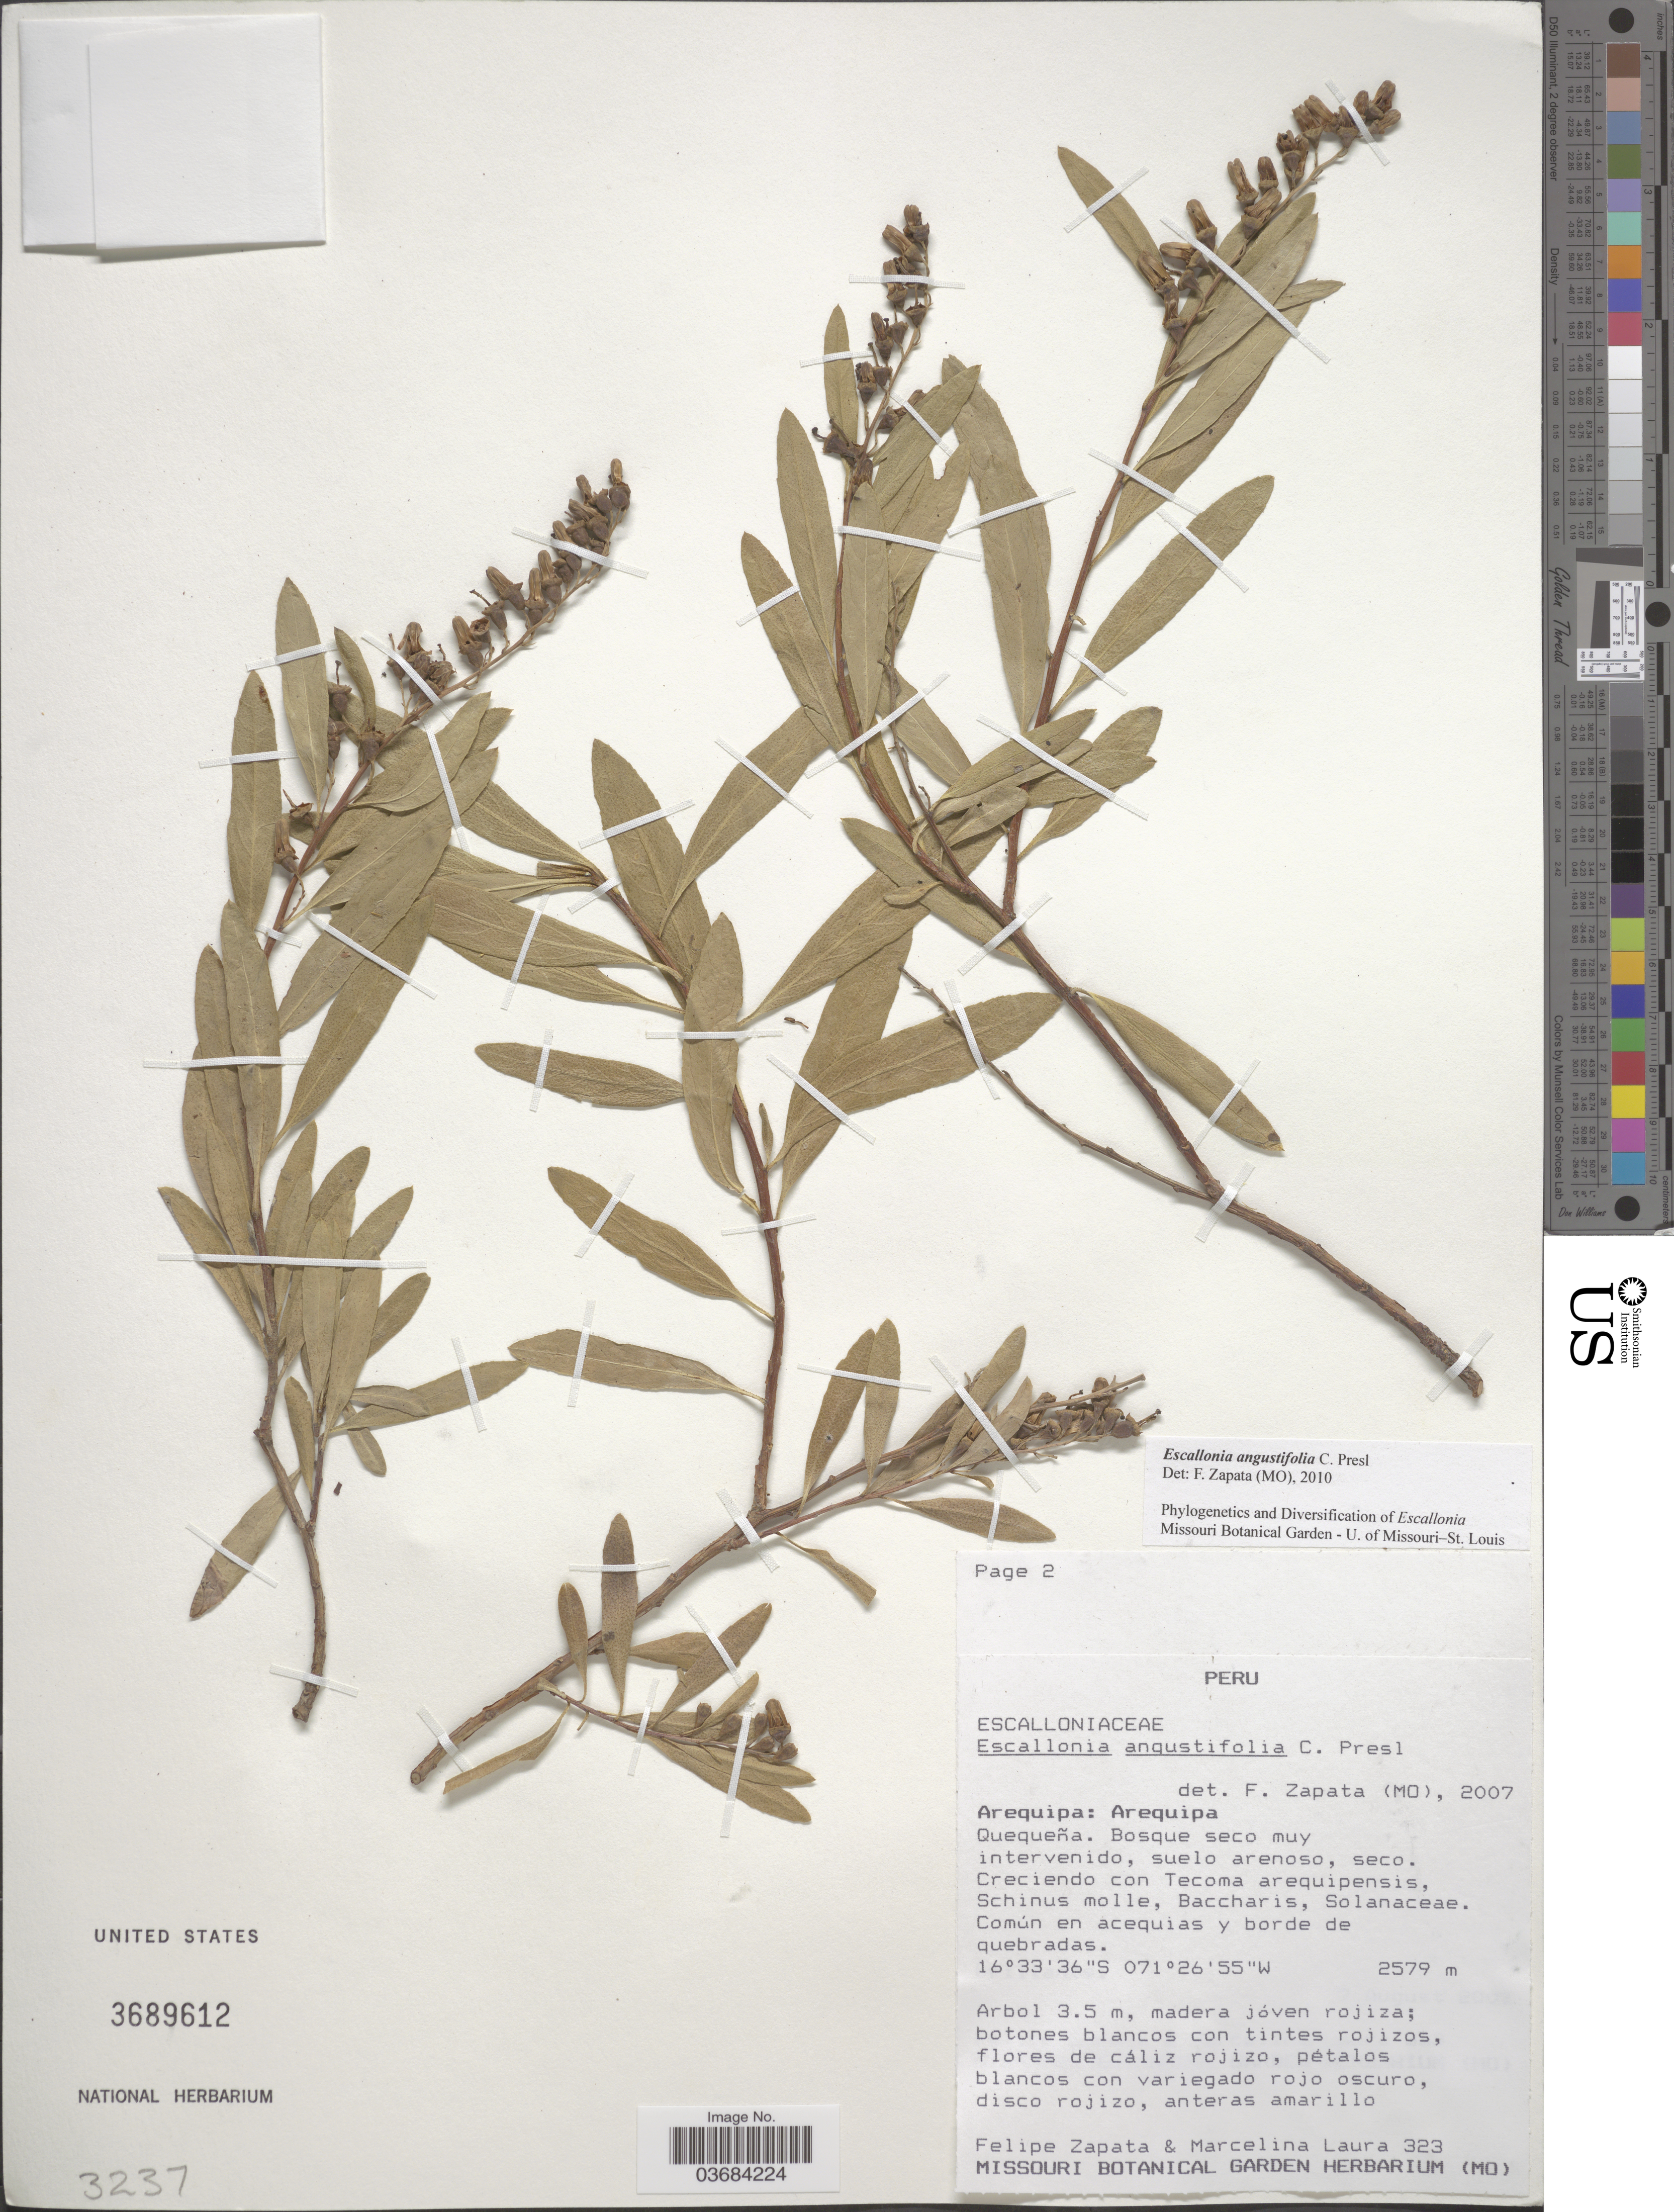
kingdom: Plantae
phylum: Tracheophyta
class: Magnoliopsida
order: Escalloniales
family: Escalloniaceae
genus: Escallonia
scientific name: Escallonia angustifolia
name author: C. Presl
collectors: F. Zapata & M. Laura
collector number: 323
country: Peru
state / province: Arequipa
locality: Arequipa. Quequeña. Bosque seco muy intervenido.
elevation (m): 2579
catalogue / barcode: US 3689612